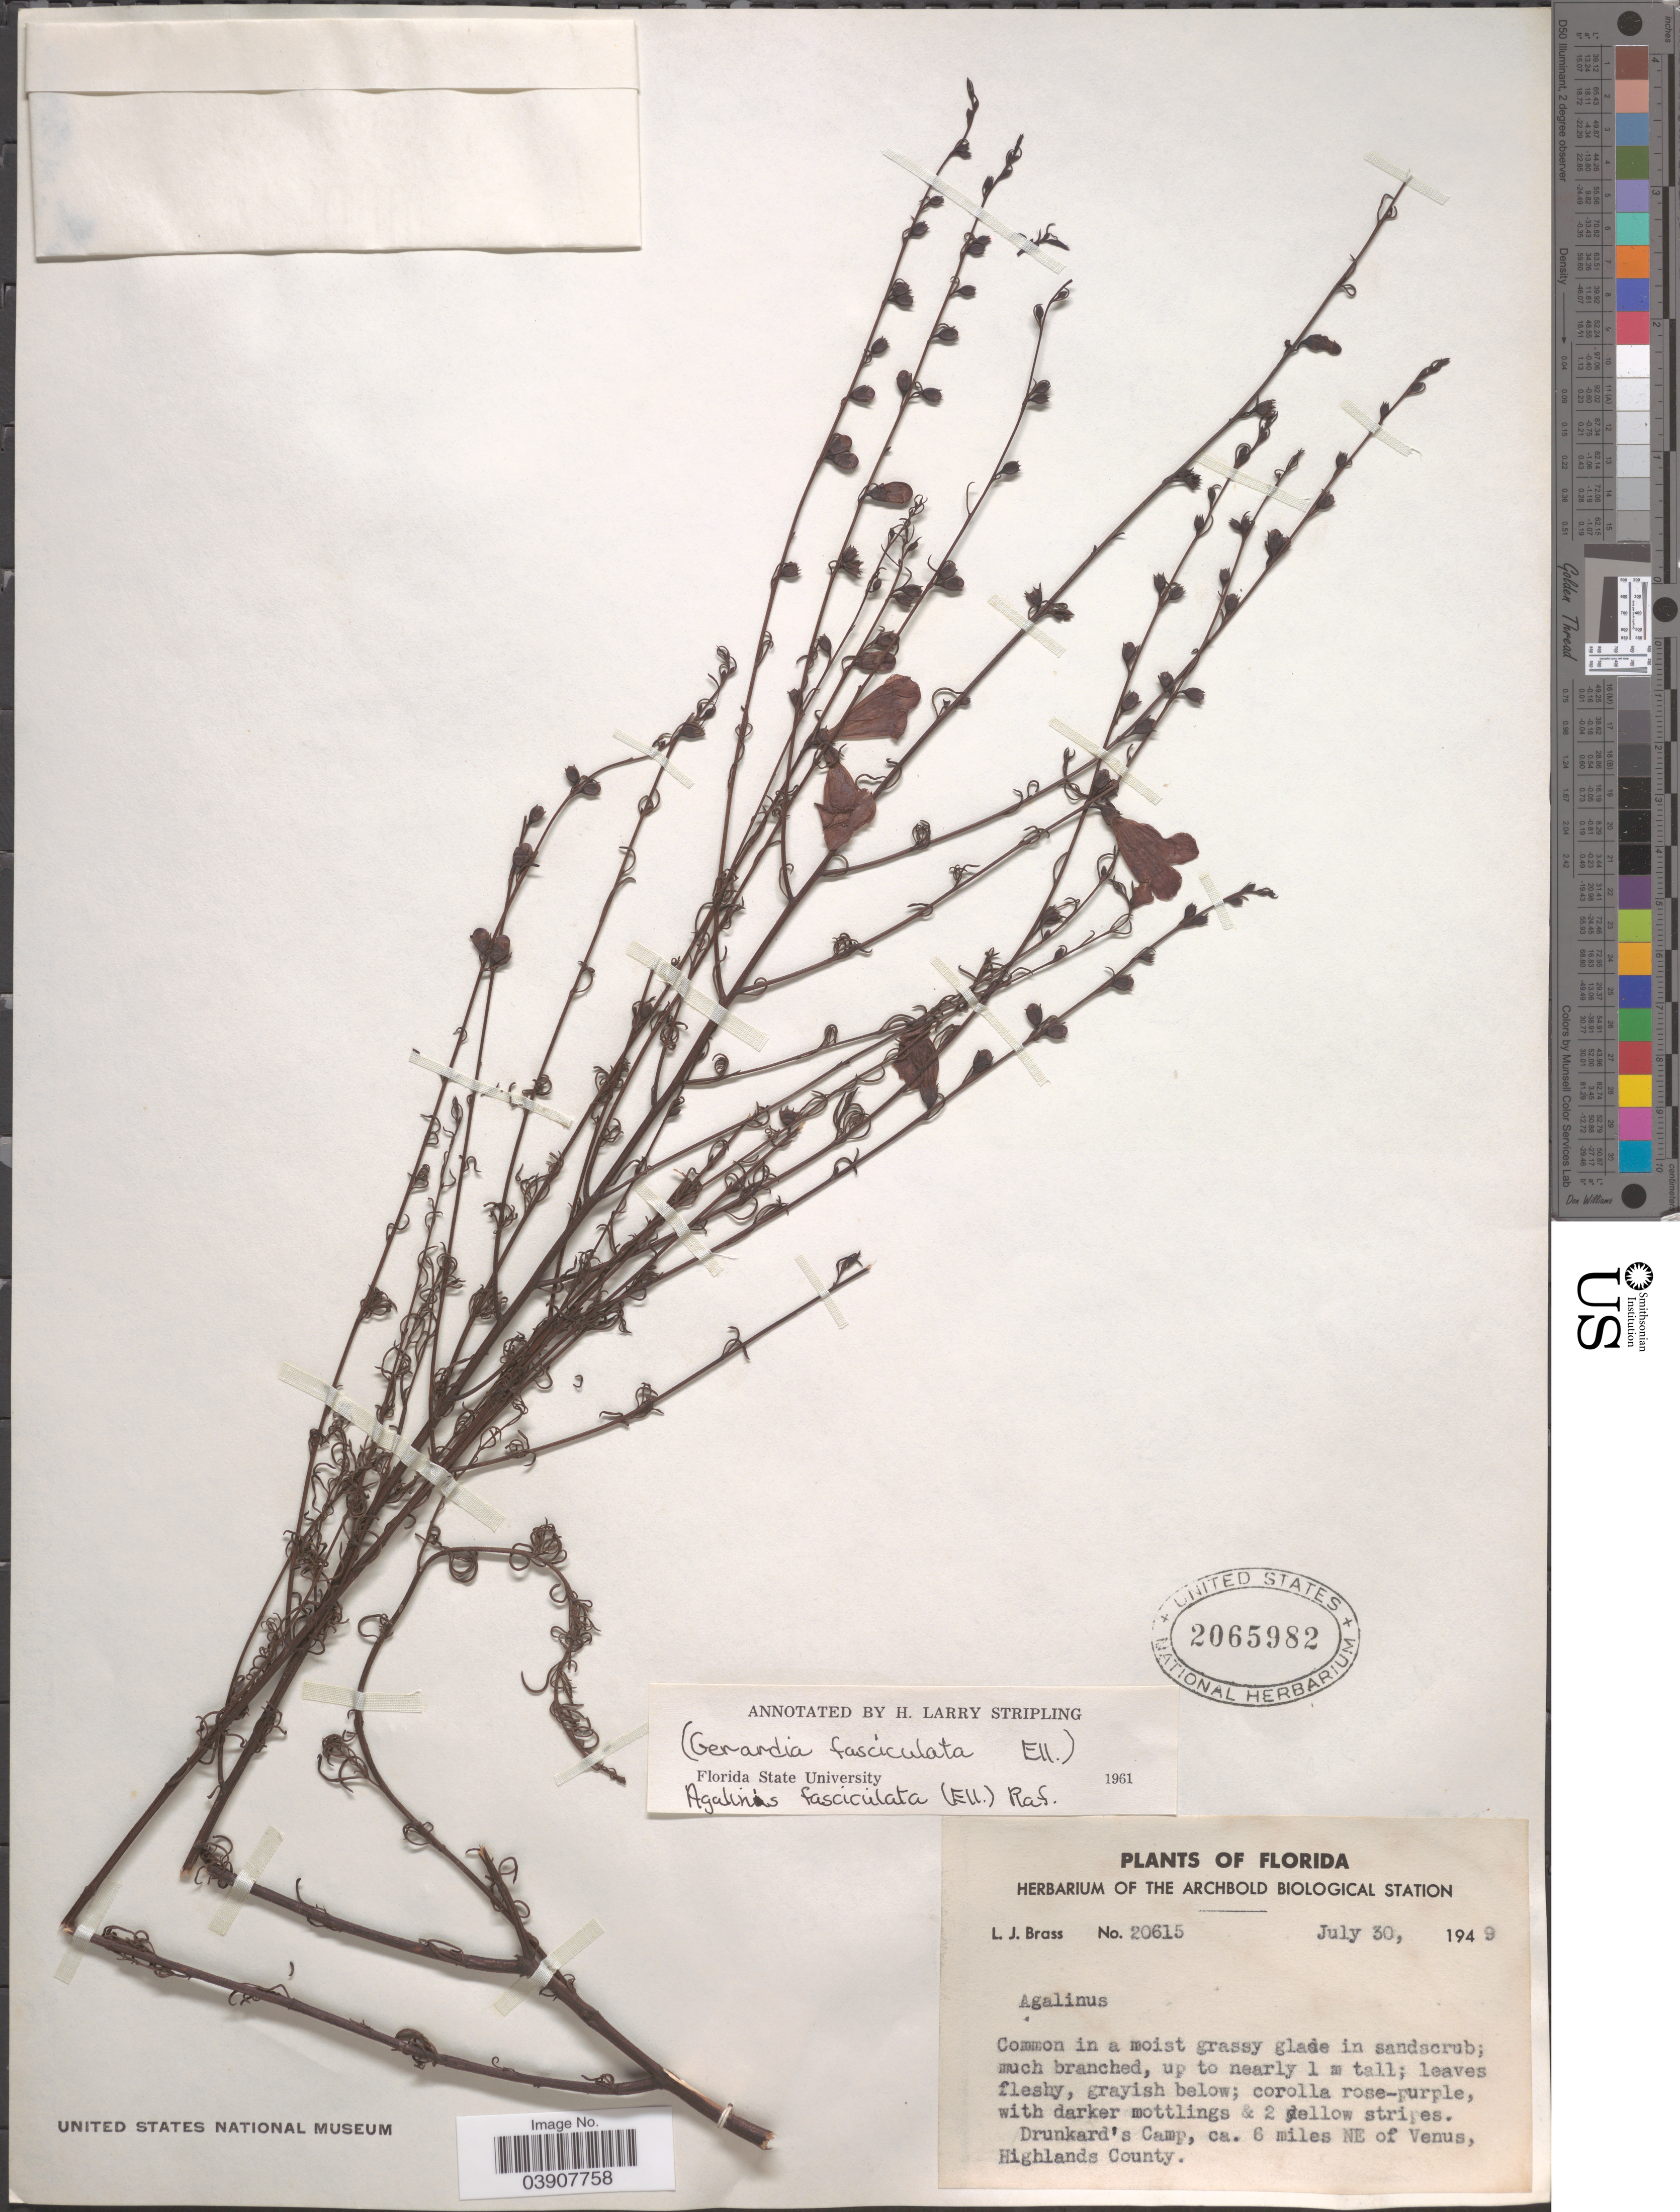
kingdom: Plantae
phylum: Tracheophyta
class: Magnoliopsida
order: Lamiales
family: Orobanchaceae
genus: Agalinis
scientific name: Agalinis fasciculata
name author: (Elliott) Raf.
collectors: L. J. Brass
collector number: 20615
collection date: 1949-07-30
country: United States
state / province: Florida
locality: Drunkard's Camp. ca. 6 miles NE of Venus, Highlands County.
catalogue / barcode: US 2065982